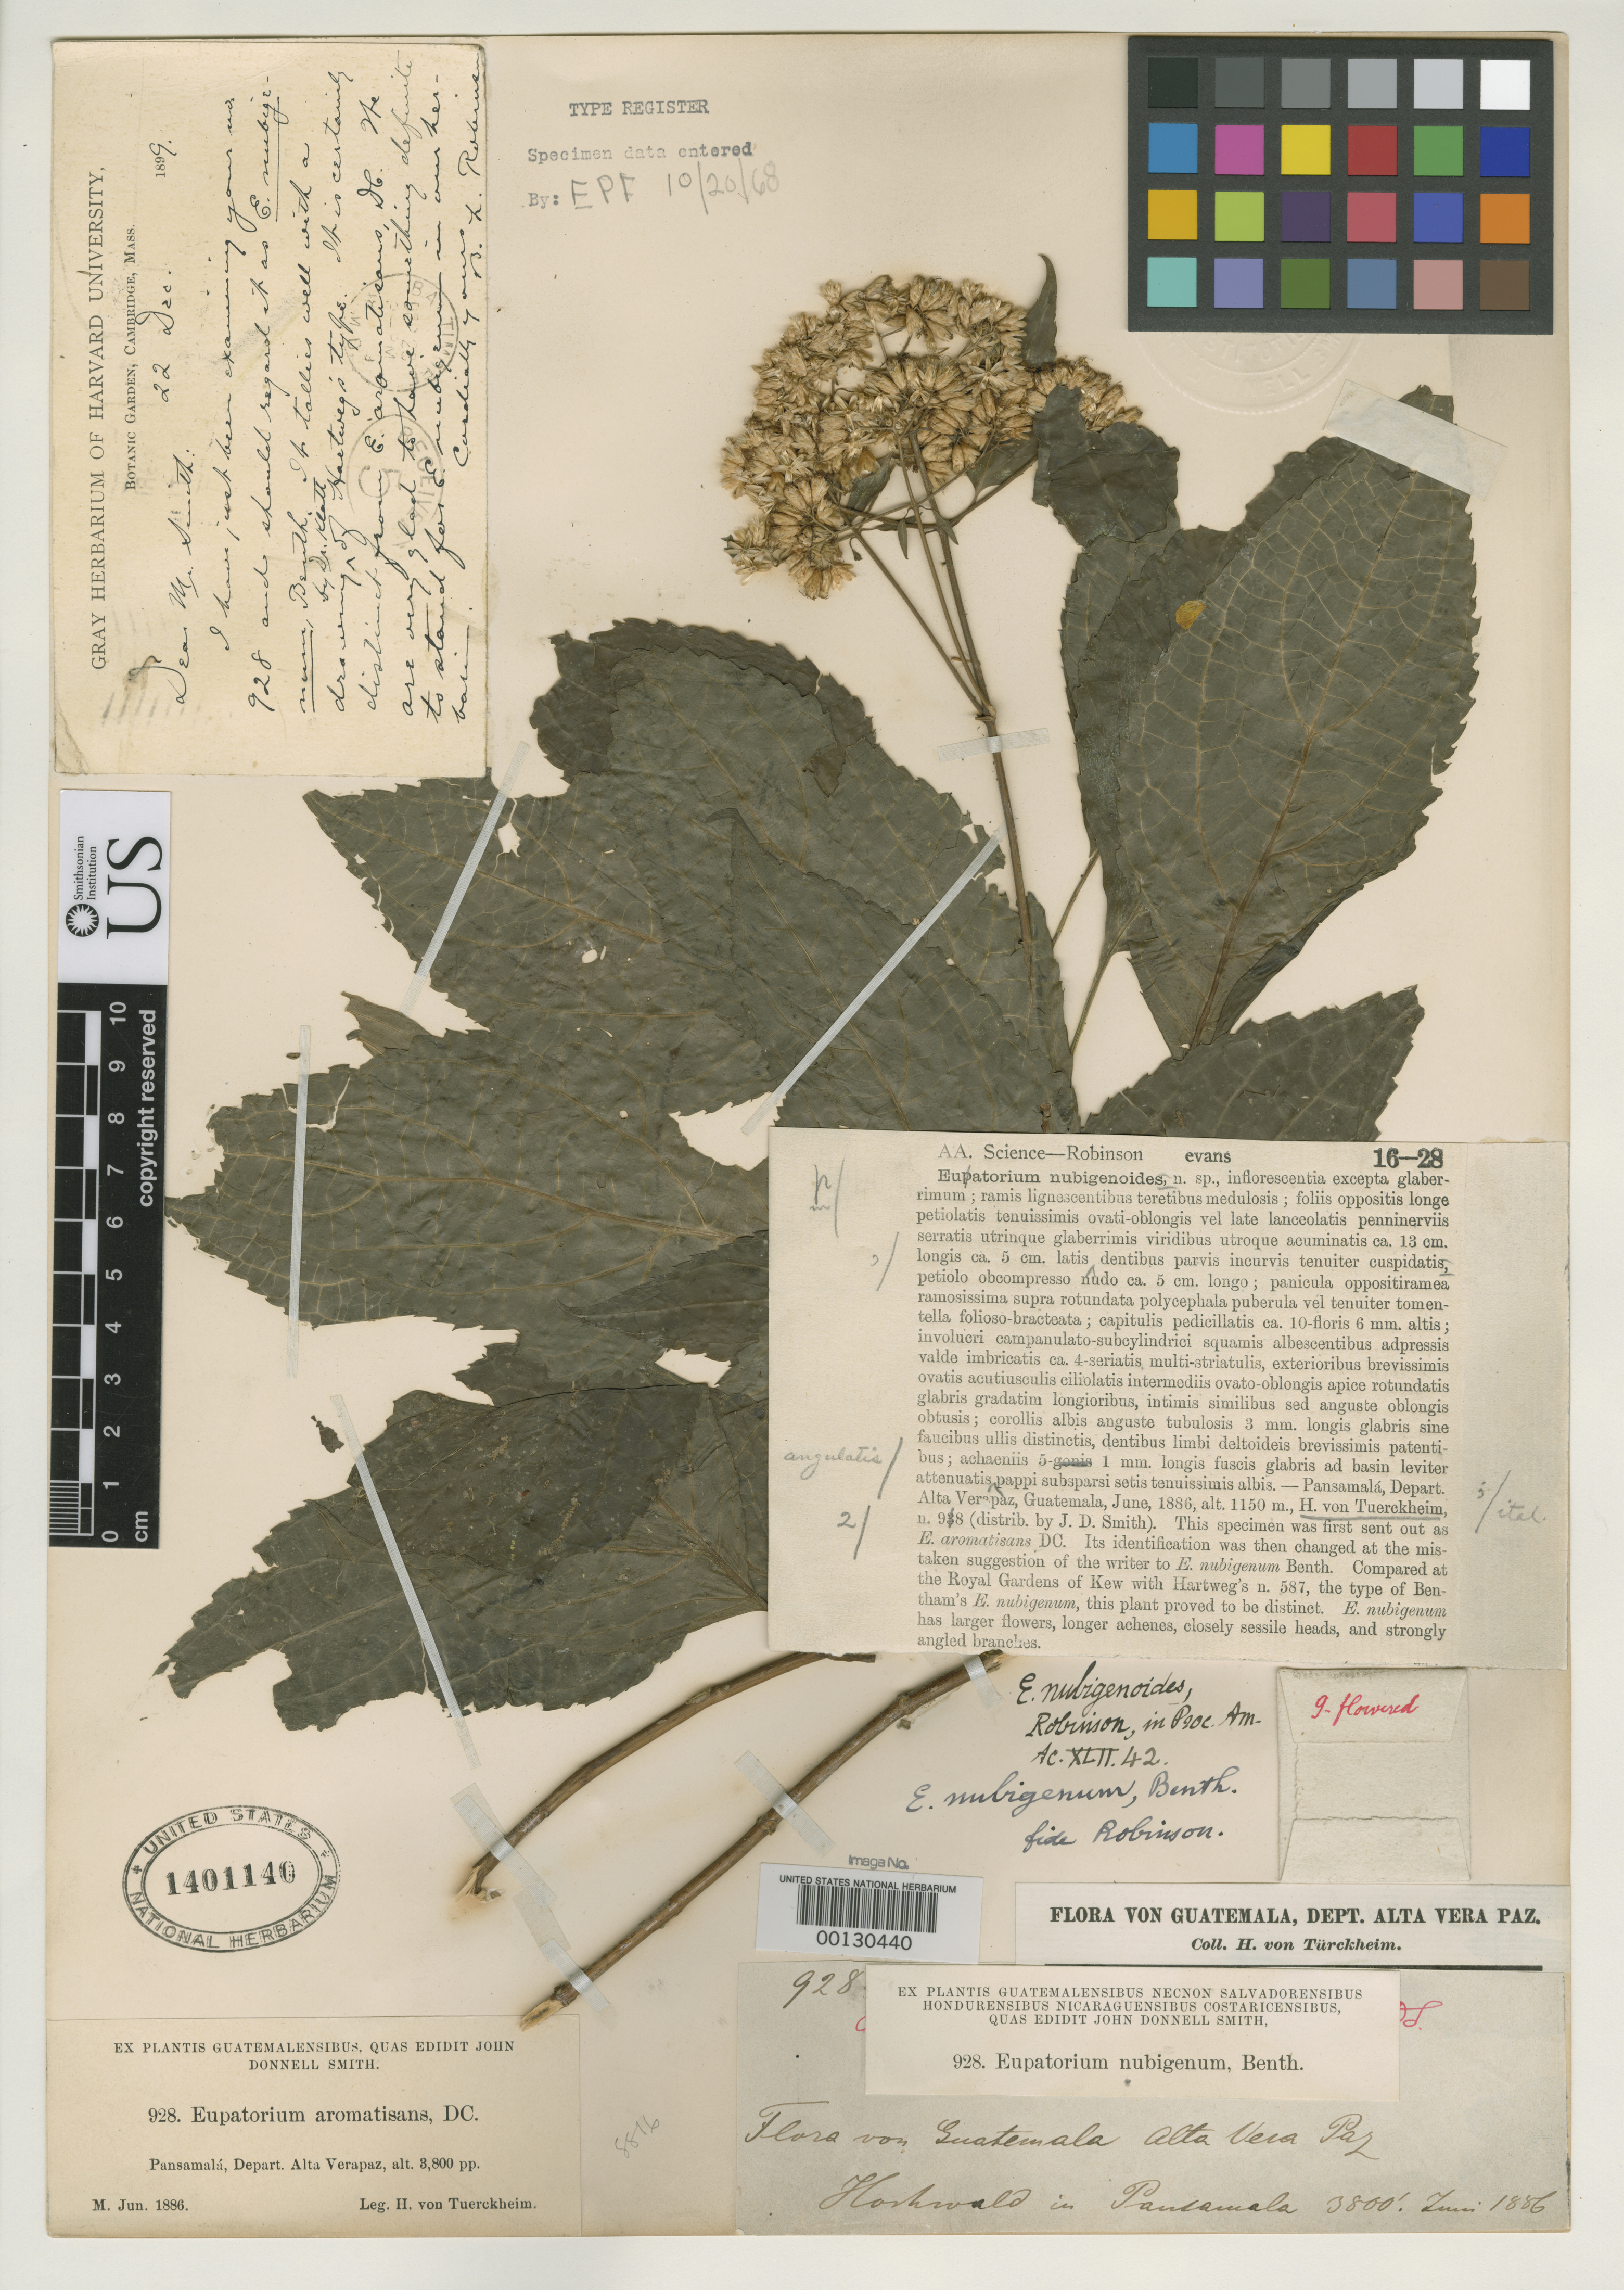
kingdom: Plantae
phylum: Tracheophyta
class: Magnoliopsida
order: Asterales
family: Asteraceae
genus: Eupatorium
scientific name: Eupatorium nubigenoides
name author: B.L. Rob.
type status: Isotype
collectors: H. von Türckheim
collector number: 928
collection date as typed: Jun 1886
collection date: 1886-06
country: Guatemala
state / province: Alta Verapaz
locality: Pansamalá.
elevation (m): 1150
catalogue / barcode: US 1401140